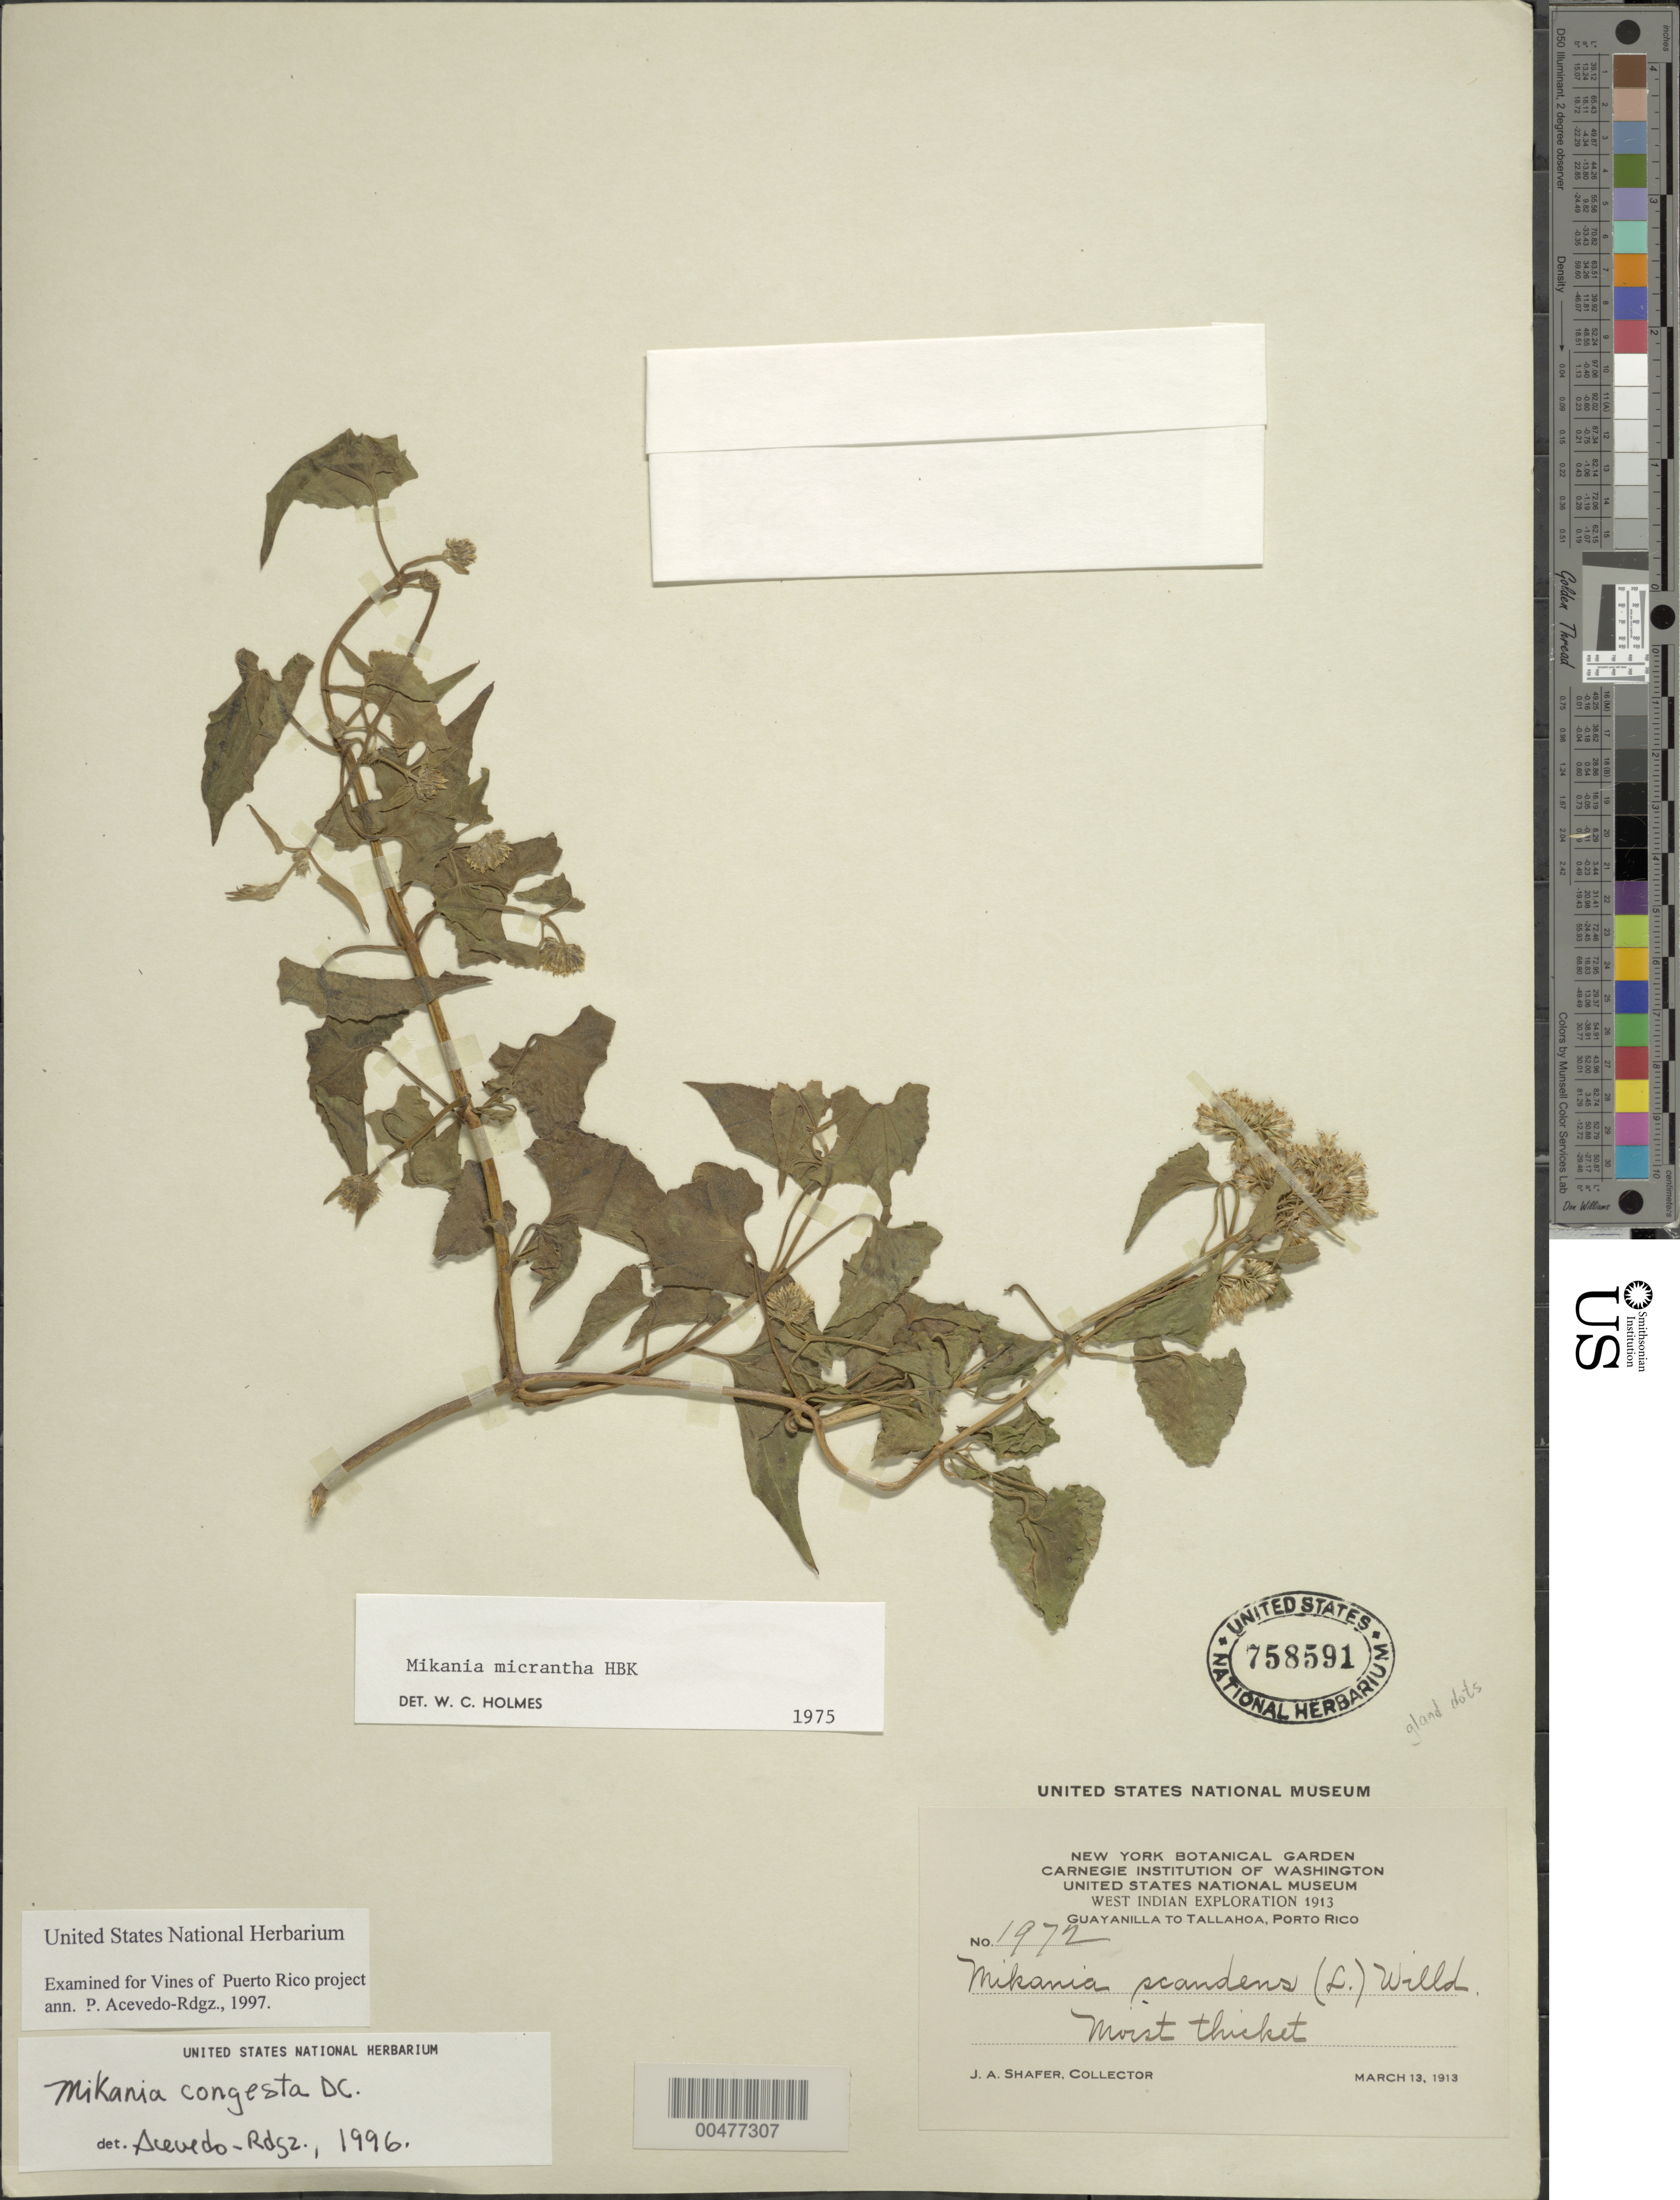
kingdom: Plantae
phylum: Tracheophyta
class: Magnoliopsida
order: Asterales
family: Asteraceae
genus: Mikania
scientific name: Mikania congesta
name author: DC.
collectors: J. A. Shafer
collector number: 1972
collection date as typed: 13 Mar 1913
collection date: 1913-03-13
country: Puerto Rico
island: Greater Antilles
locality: Guayanilla to Tallahoa. Moist thicket.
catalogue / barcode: US 758591